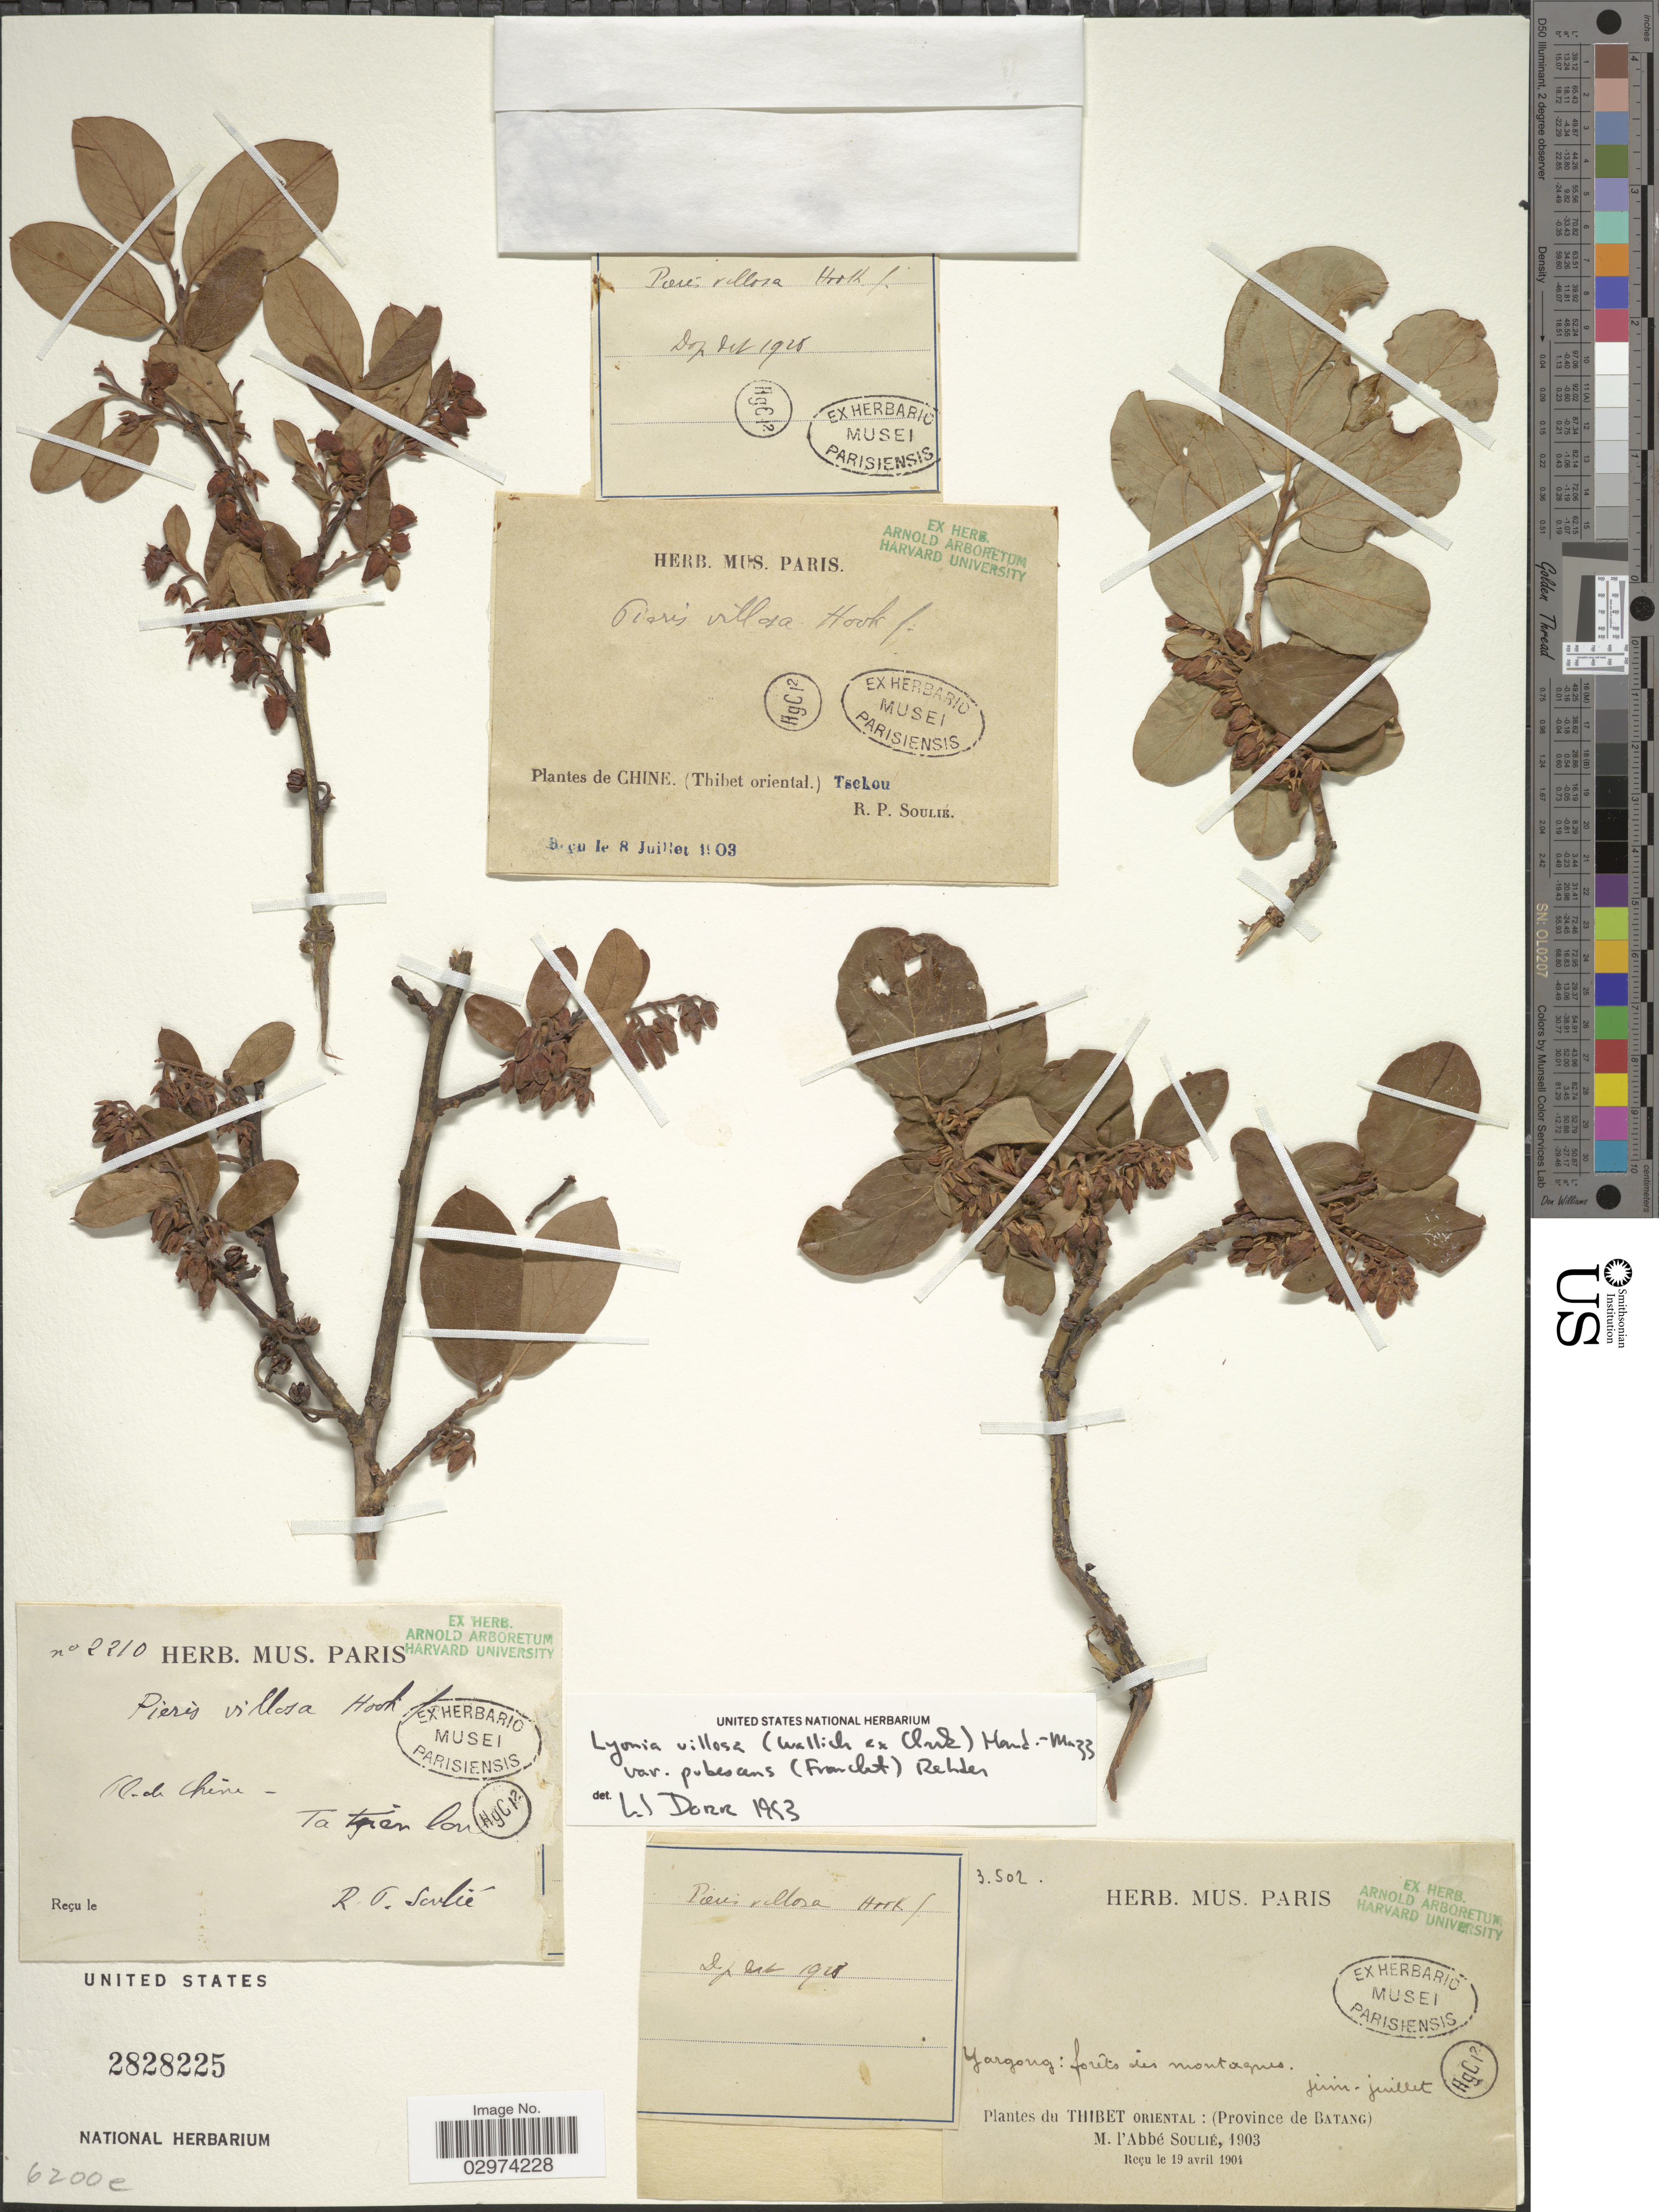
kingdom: Plantae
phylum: Tracheophyta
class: Magnoliopsida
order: Ericales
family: Ericaceae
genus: Lyonia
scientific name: Lyonia villosa var. pubescens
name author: (Franch.) Rehder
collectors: R. Soulié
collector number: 2210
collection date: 1903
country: China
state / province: Xizang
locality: Thibet Oriental: (Province de Batang). Olade Chine-Ta Tjen lan. [interpreted]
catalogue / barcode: US 2828225